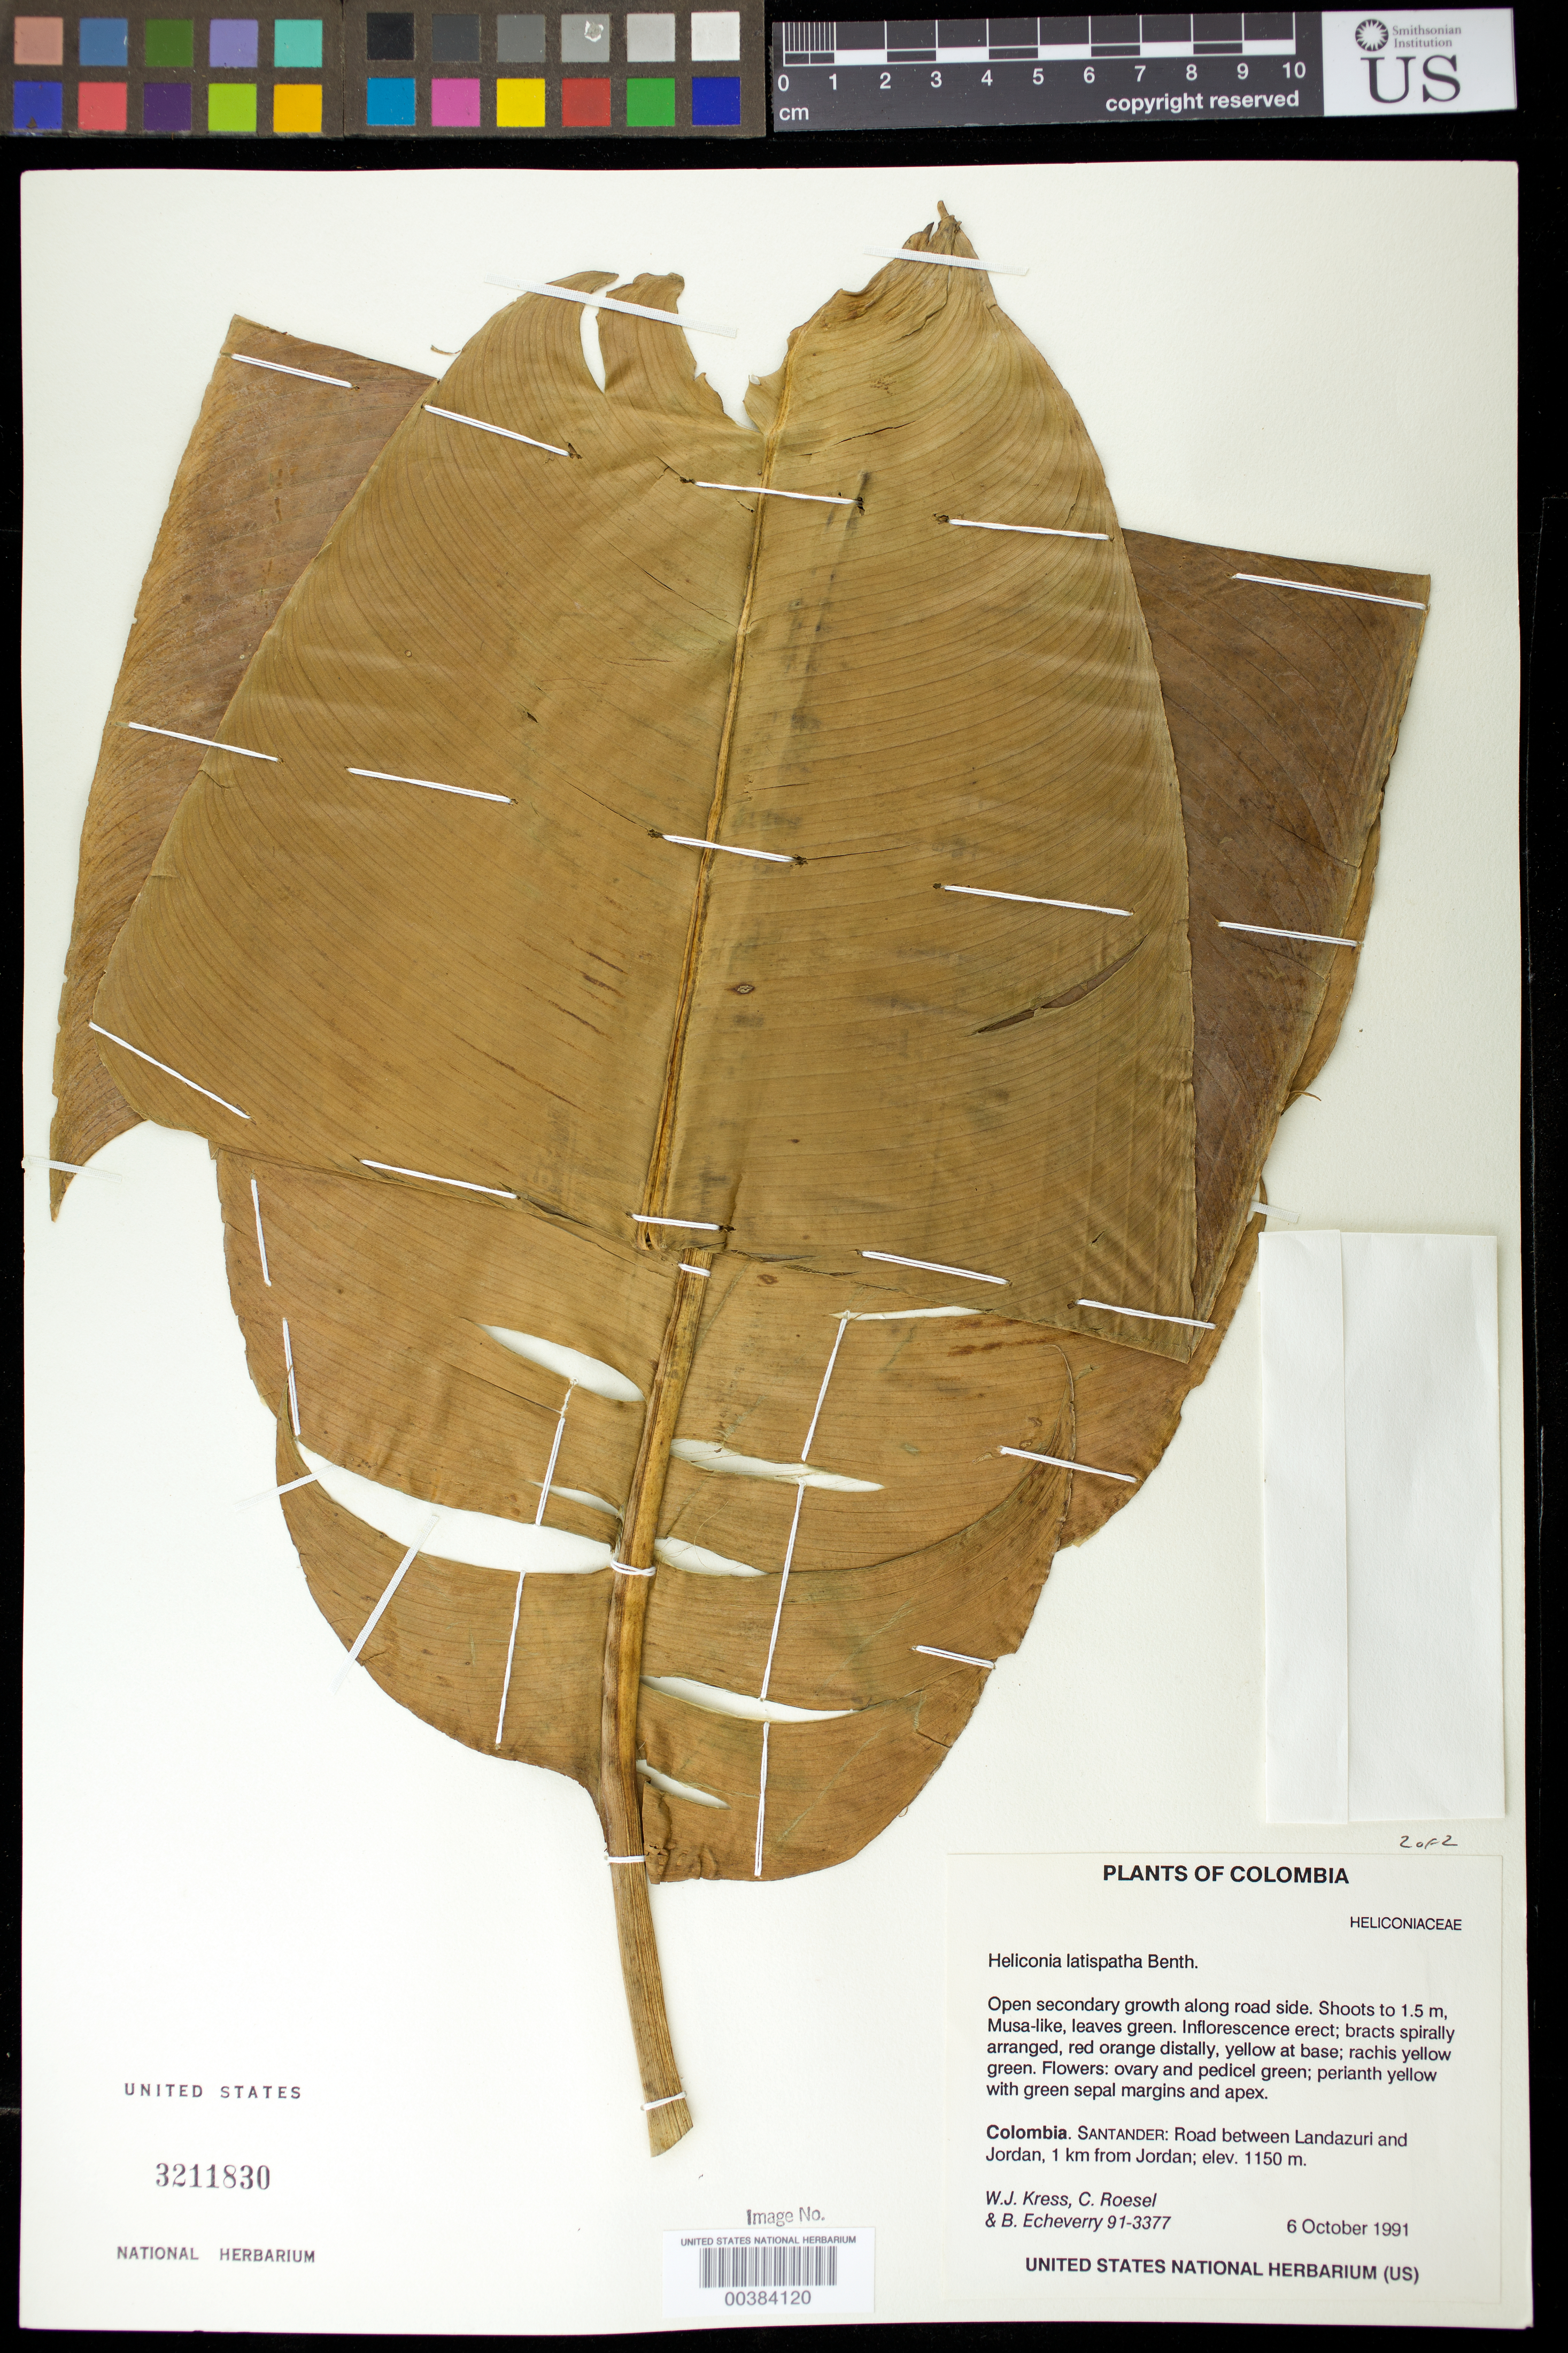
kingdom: Plantae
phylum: Tracheophyta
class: Liliopsida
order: Zingiberales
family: Heliconiaceae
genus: Heliconia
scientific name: Heliconia latispatha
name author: Benth.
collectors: W. J. Kress, C. S. Roesel & B. Echeverry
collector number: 91-3377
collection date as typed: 06 Oct 1991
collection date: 1991-10-06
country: Colombia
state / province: Santander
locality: Between Landazuri and Jordan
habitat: Open secondary growth along road side.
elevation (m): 1150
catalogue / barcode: US 3211830